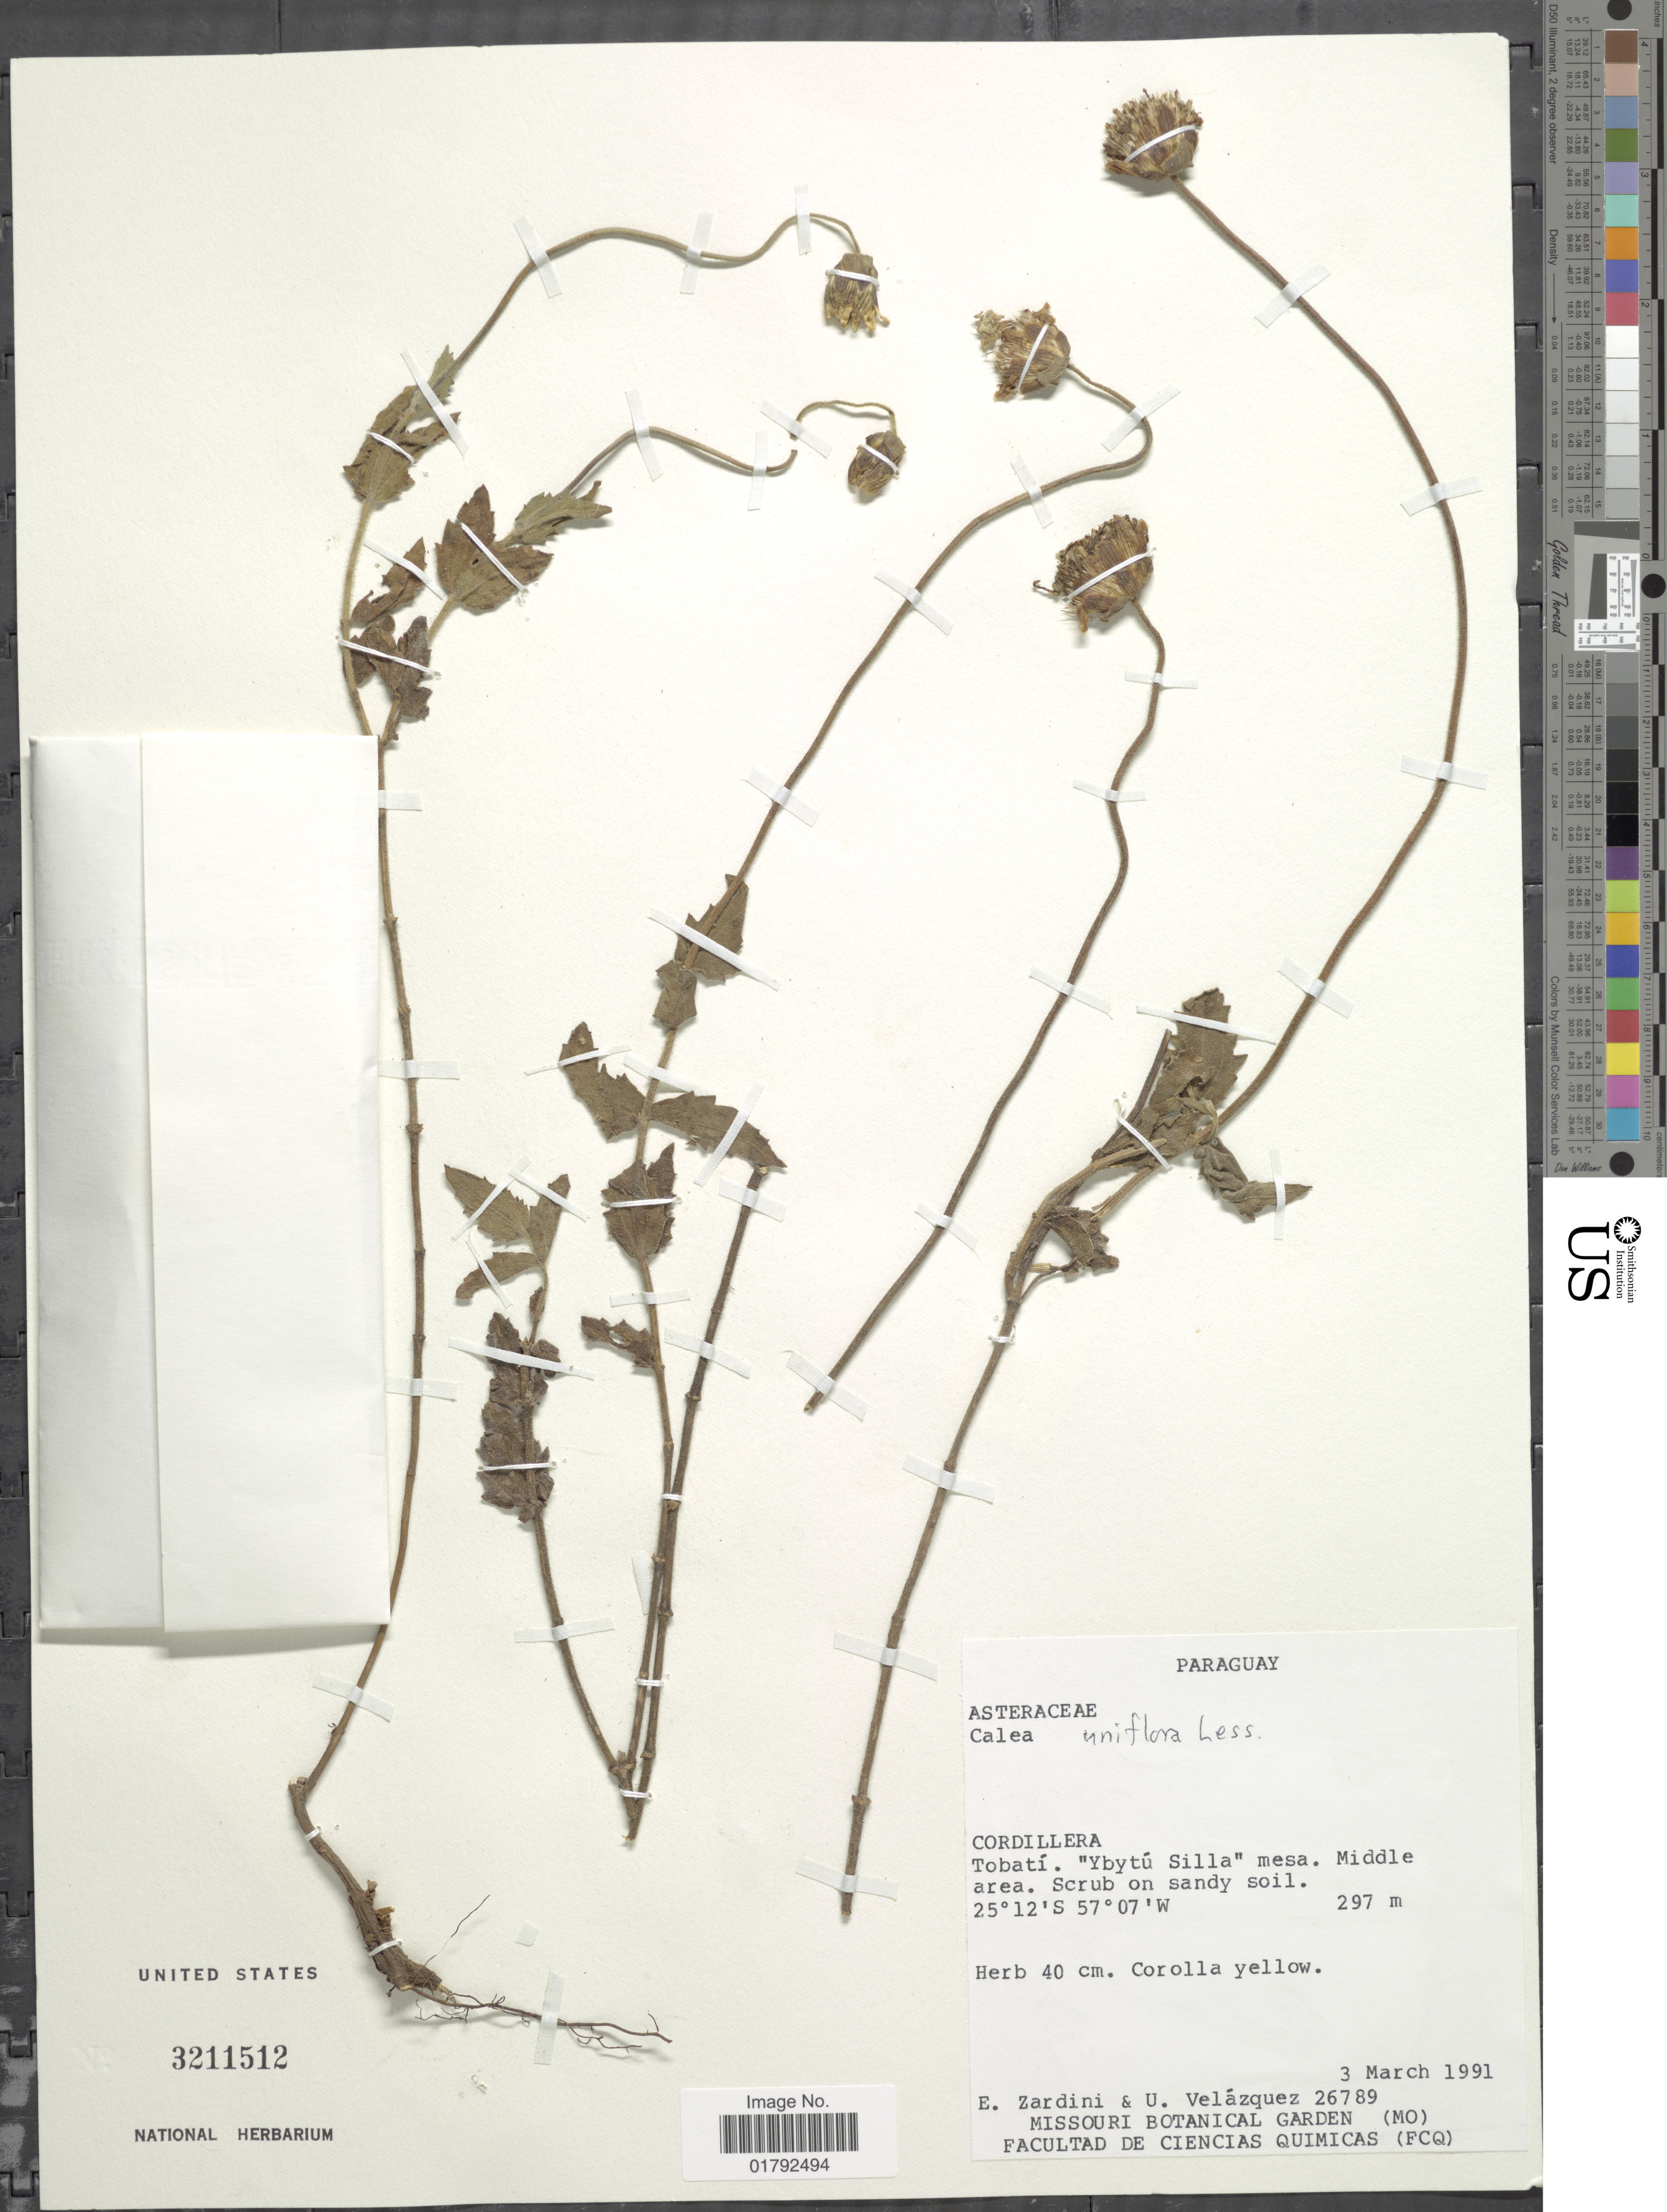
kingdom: Plantae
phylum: Tracheophyta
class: Magnoliopsida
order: Asterales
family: Asteraceae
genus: Calea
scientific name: Calea uniflora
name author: Less.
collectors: E. M. Zardini & U. Velázquez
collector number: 26789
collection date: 1991-03-03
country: Paraguay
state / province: Cordillera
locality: Tobati, "Ybytu Silla"mesa, middle area.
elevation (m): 297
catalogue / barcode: US 3211512